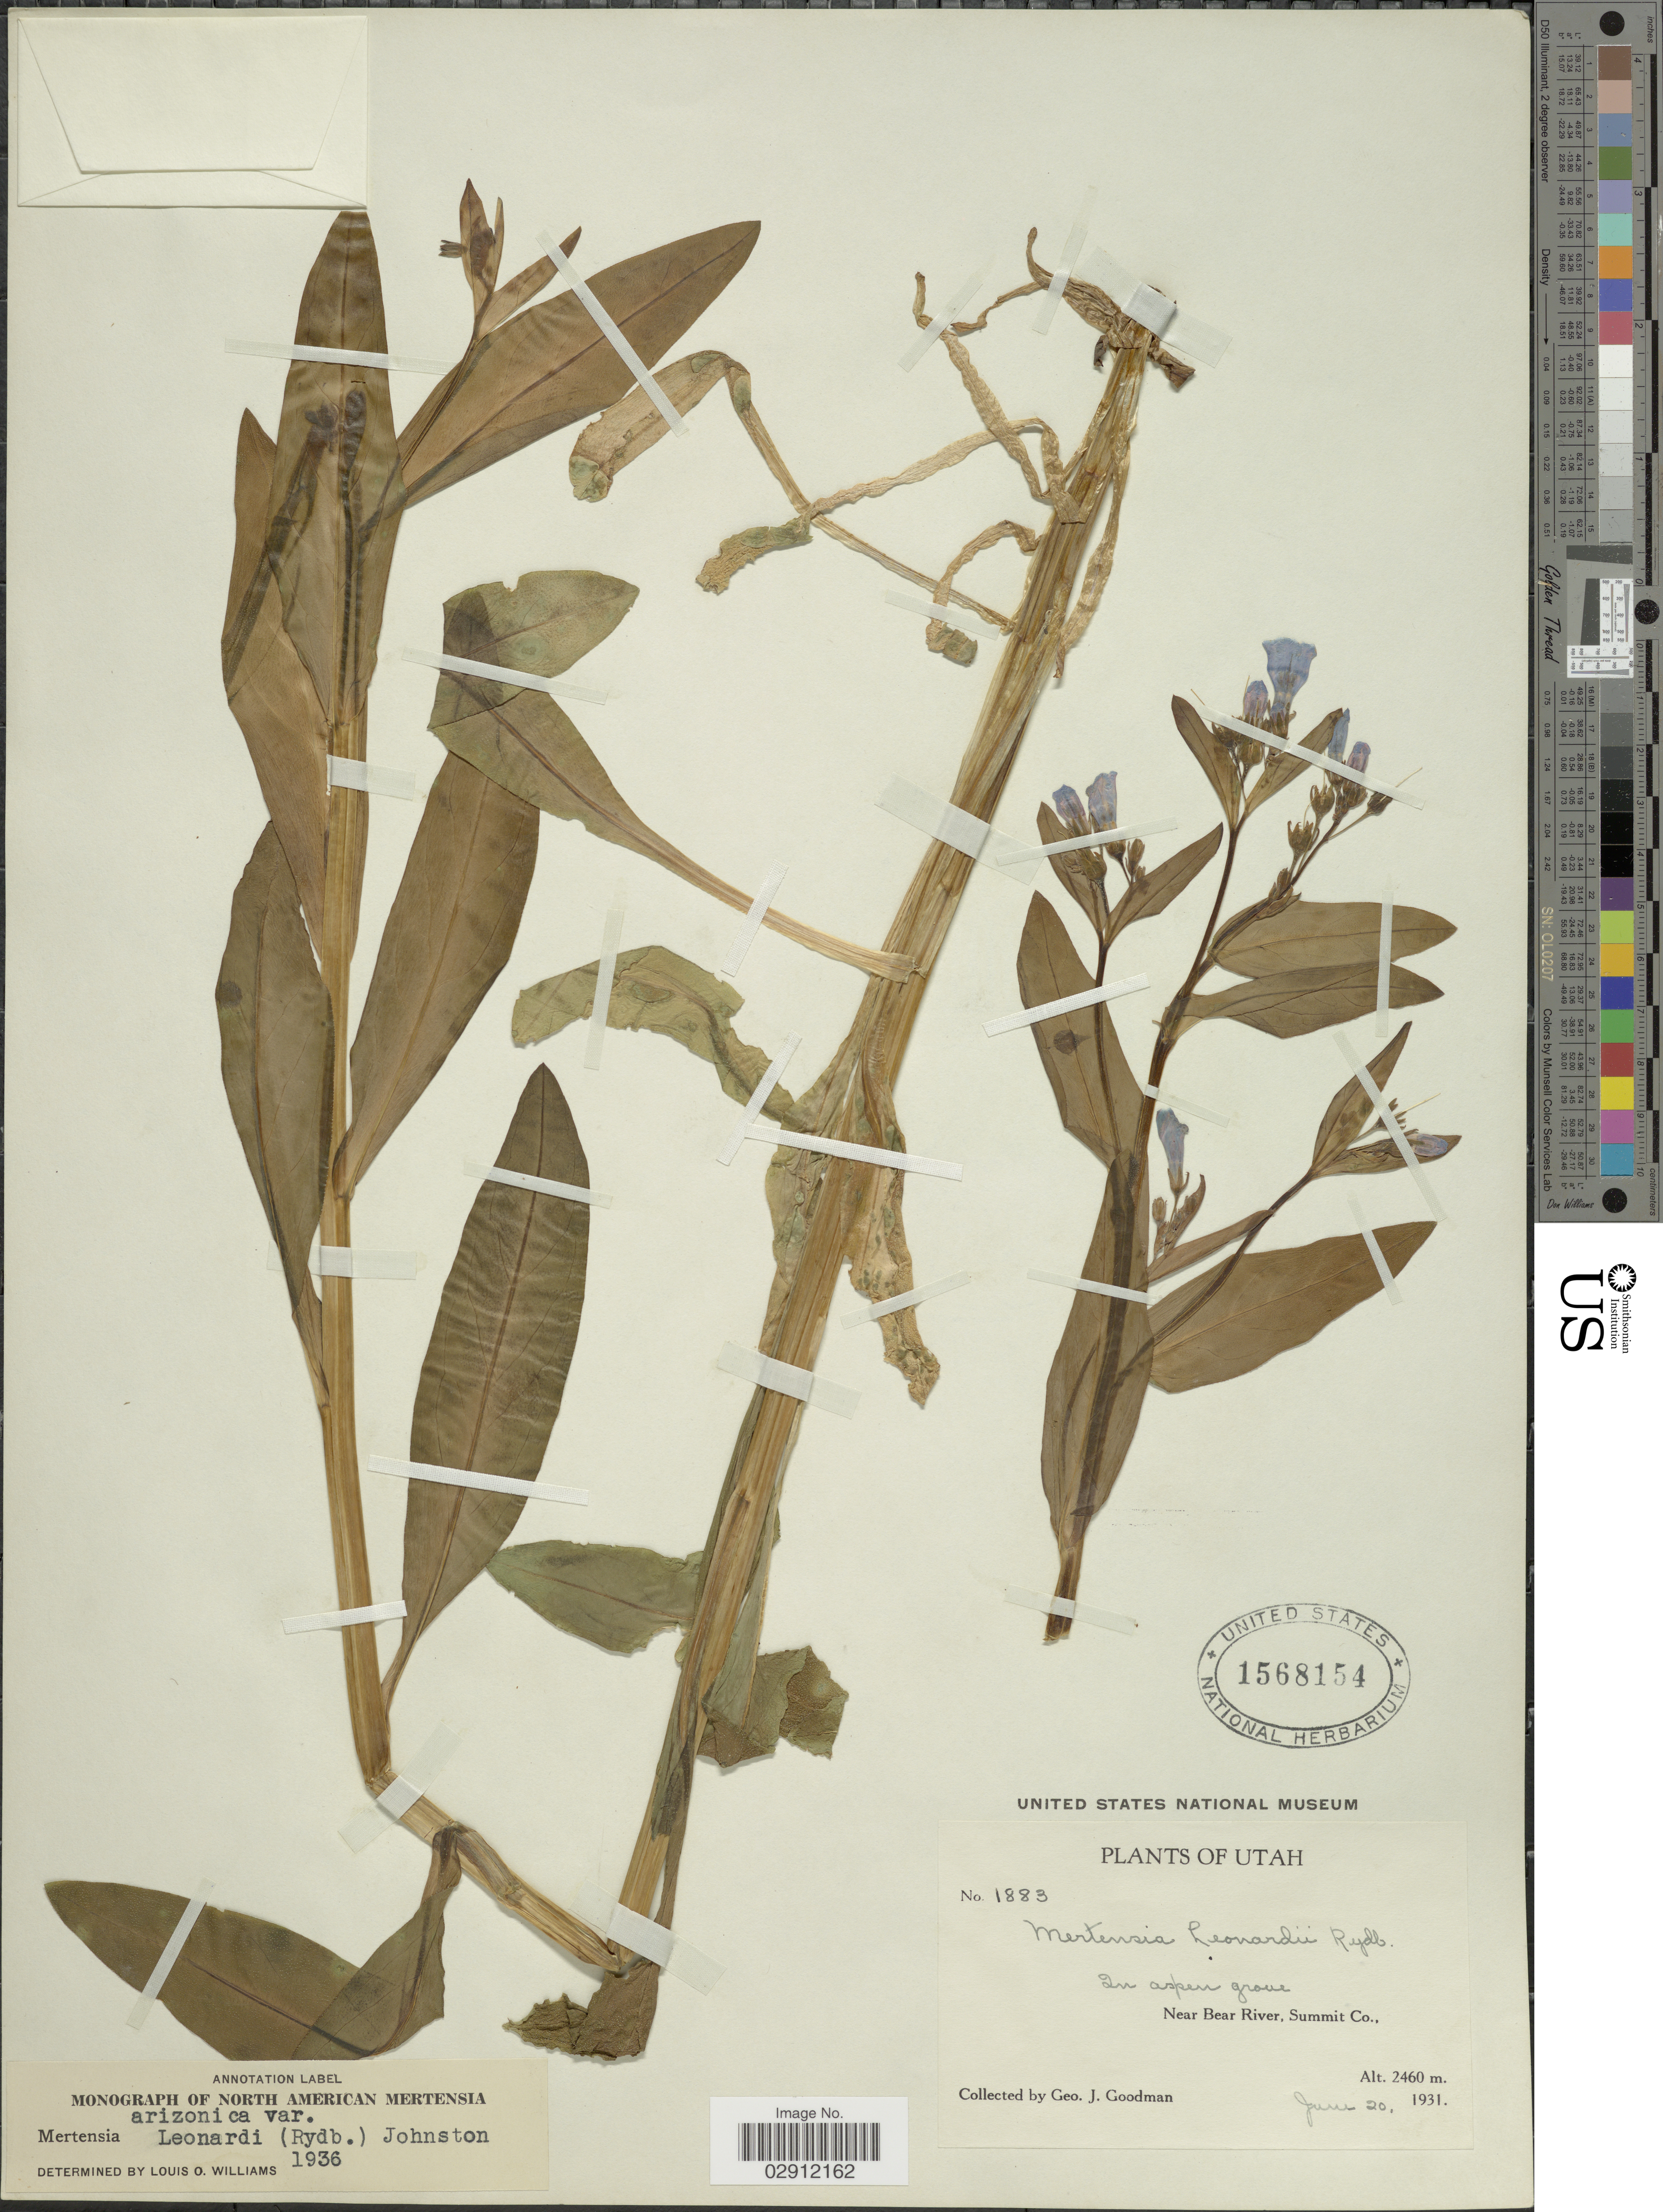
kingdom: Plantae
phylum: Tracheophyta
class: Magnoliopsida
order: Boraginales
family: Boraginaceae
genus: Mertensia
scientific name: Mertensia arizonica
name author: Greene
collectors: G. J. Goodman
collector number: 1883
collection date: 1931-06-20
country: United States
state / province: Utah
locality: Near Bear River, Summit Co.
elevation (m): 2460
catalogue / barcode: US 1568154